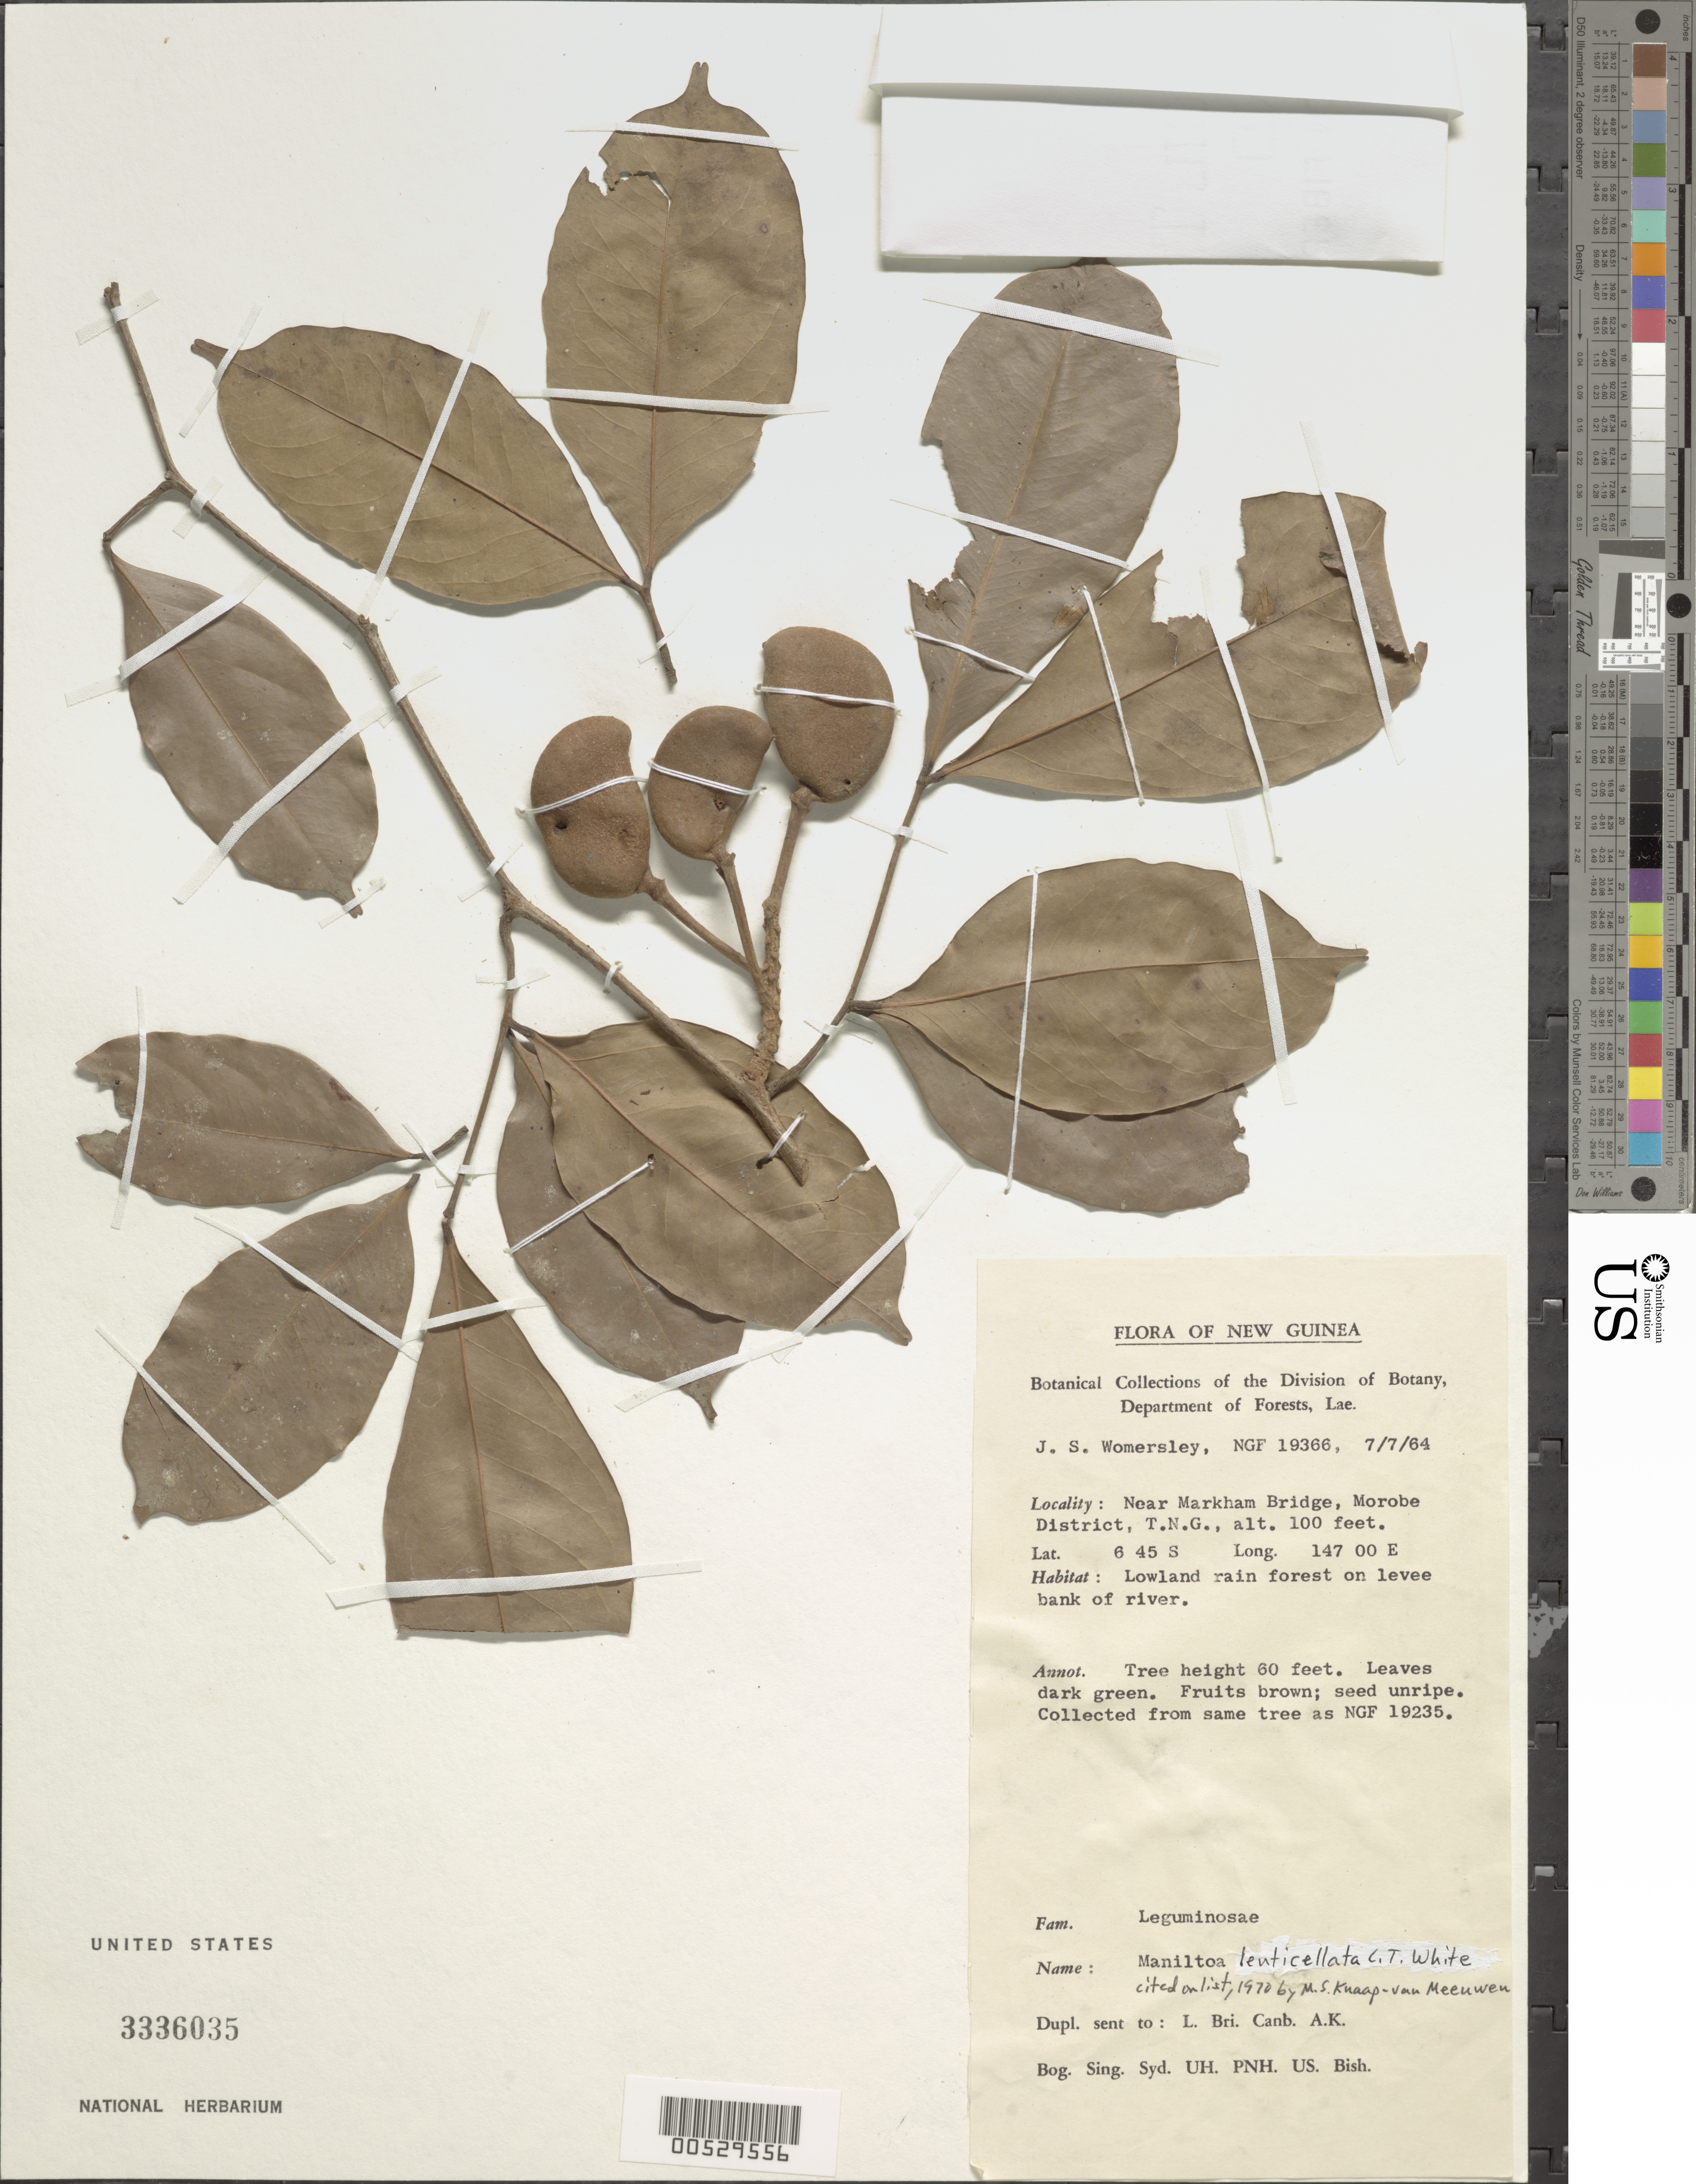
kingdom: Plantae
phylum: Tracheophyta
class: Magnoliopsida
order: Fabales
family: Fabaceae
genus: Maniltoa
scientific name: Maniltoa lenticellata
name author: C.T. White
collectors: J. S. Womersley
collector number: NGF 19366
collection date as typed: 07 Jul 1964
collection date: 1964-07-07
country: Papua New Guinea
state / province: Morobe (?)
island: New Guinea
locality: Near markham bridge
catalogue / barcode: US 3336035